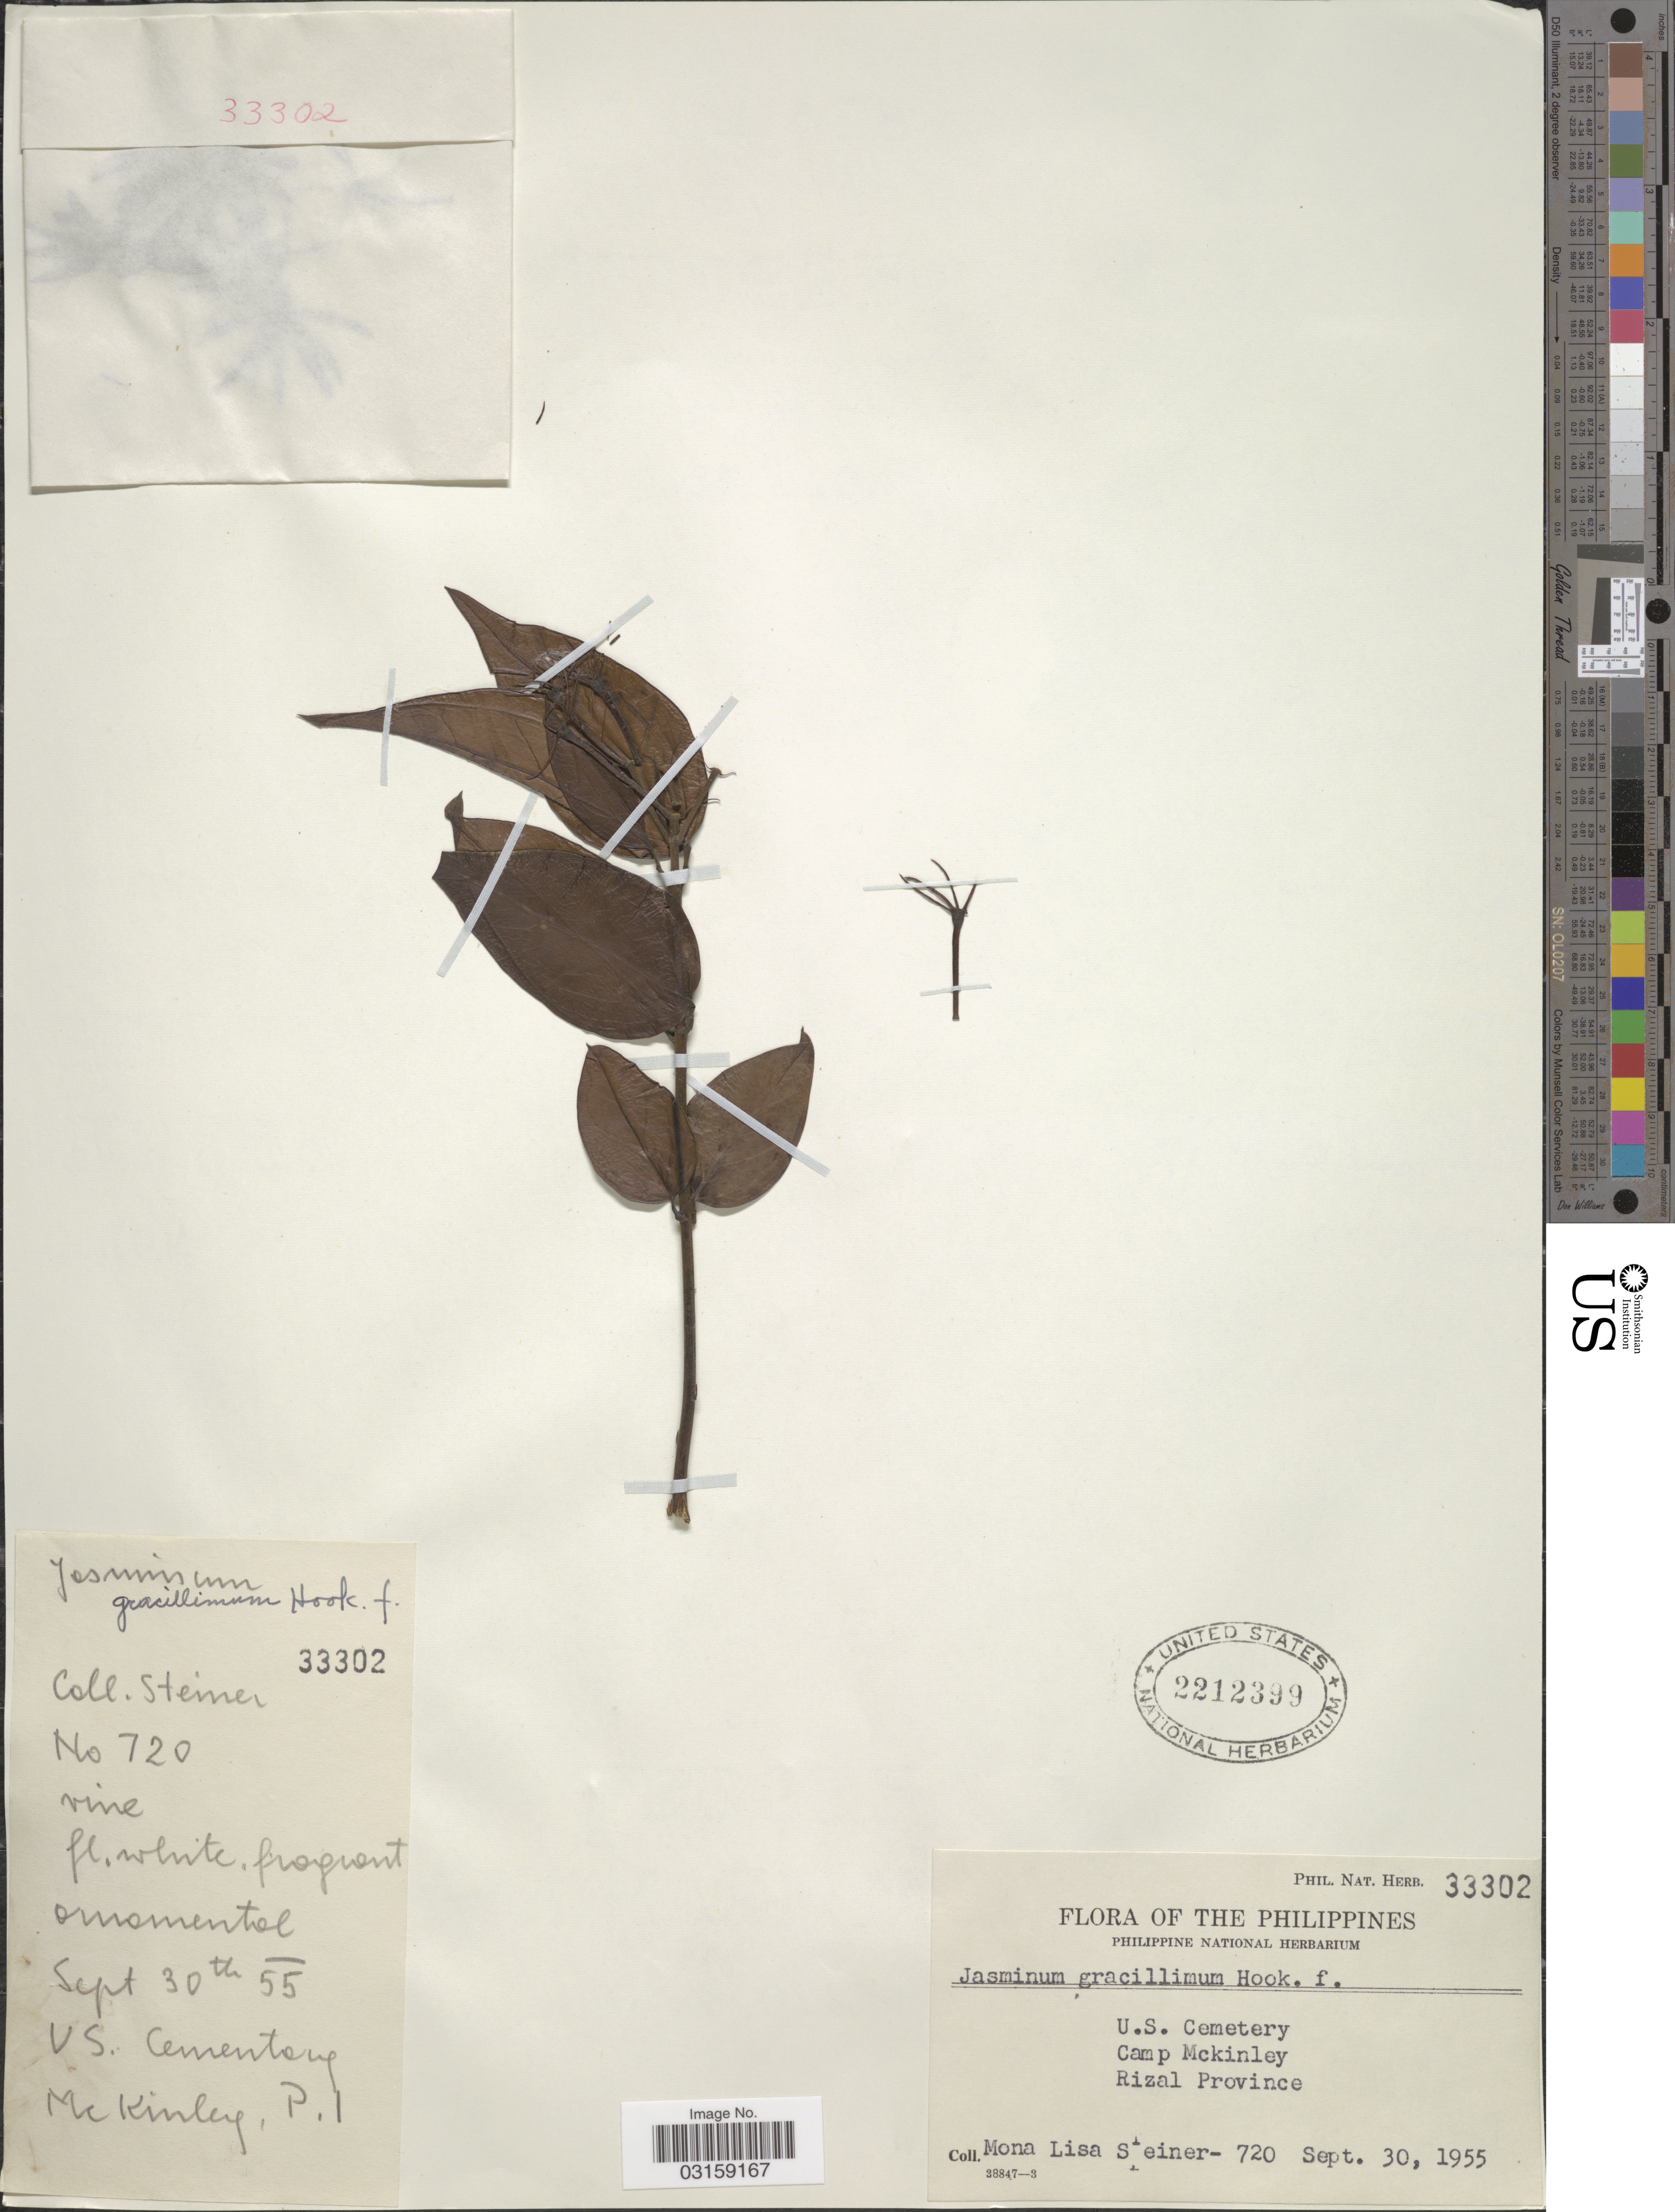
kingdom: Plantae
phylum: Tracheophyta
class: Magnoliopsida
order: Lamiales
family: Oleaceae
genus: Jasminum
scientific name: Jasminum gracillimum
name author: Hook. f.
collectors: M. Steiner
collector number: Phil. Nat. Herb. 33302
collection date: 1955-09-30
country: Philippines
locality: U.S. Cemetery. Camp Mckinley. Rizal Province, P. I.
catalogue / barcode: US 2212399